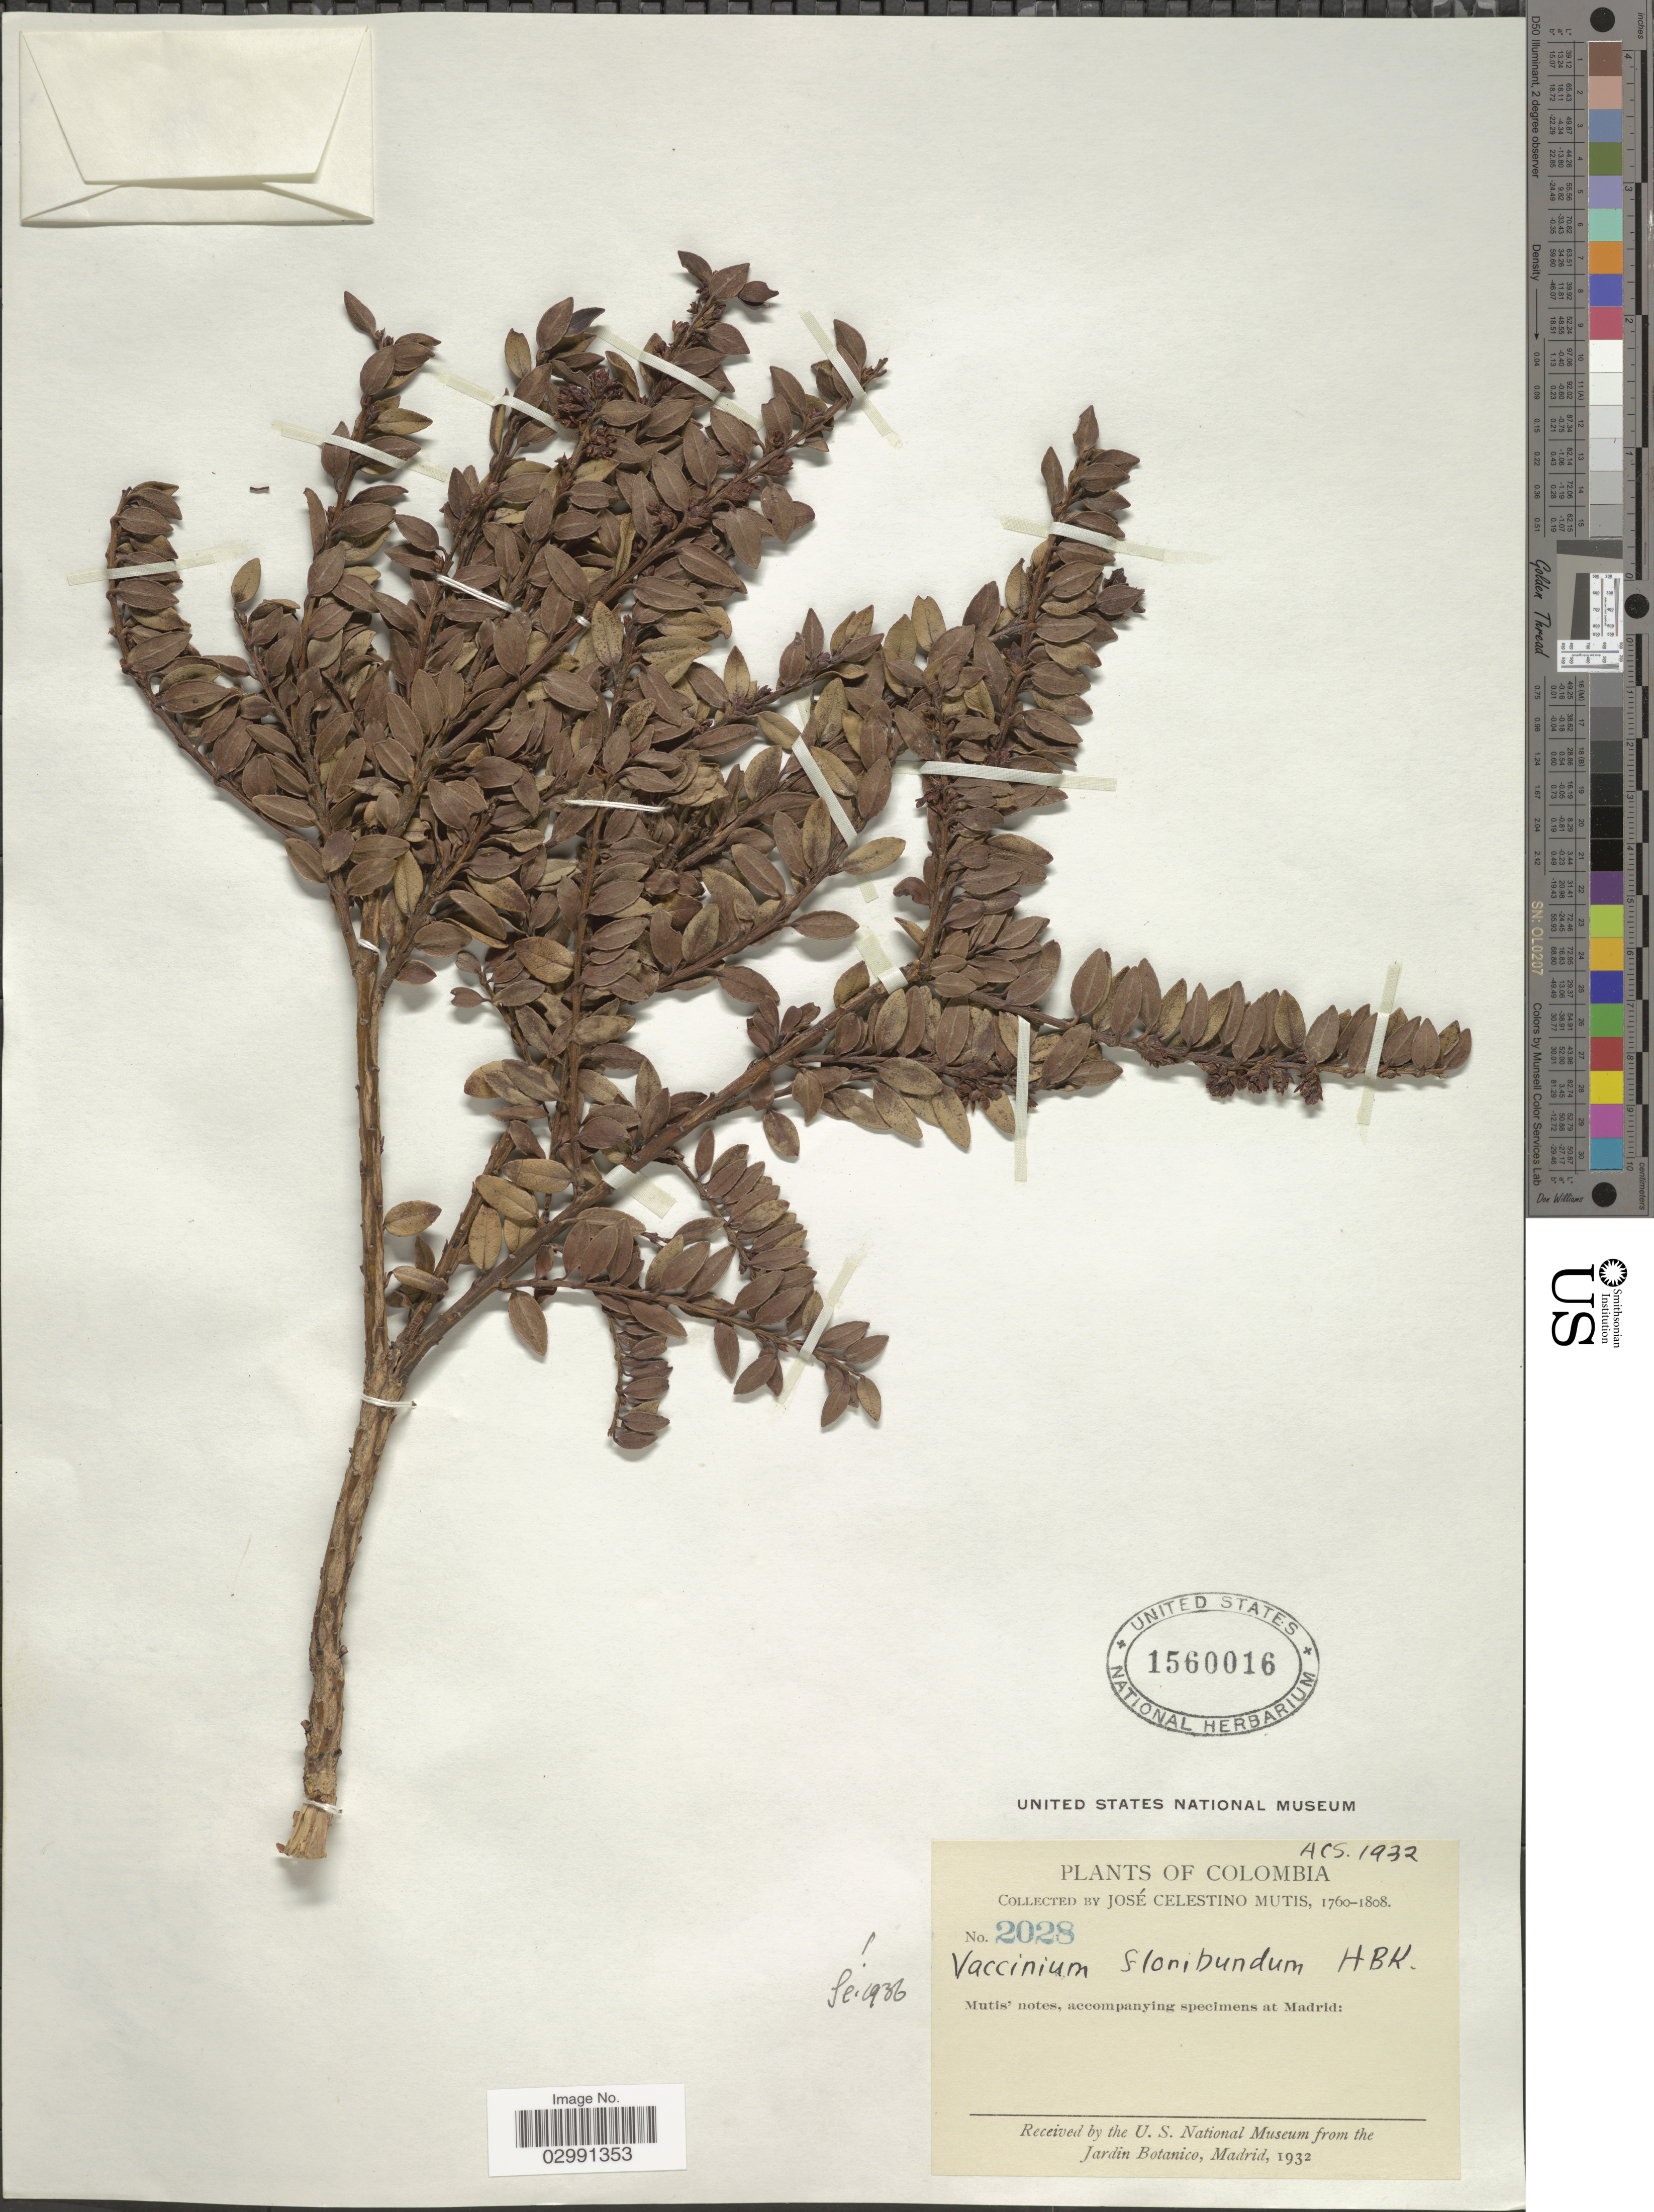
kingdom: Plantae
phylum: Tracheophyta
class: Magnoliopsida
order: Ericales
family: Ericaceae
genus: Vaccinium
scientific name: Vaccinium floribundum var. floribundum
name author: Kunth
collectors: J. C. B. Mutis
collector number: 2028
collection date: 1760/1808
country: Colombia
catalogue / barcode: US 1560016